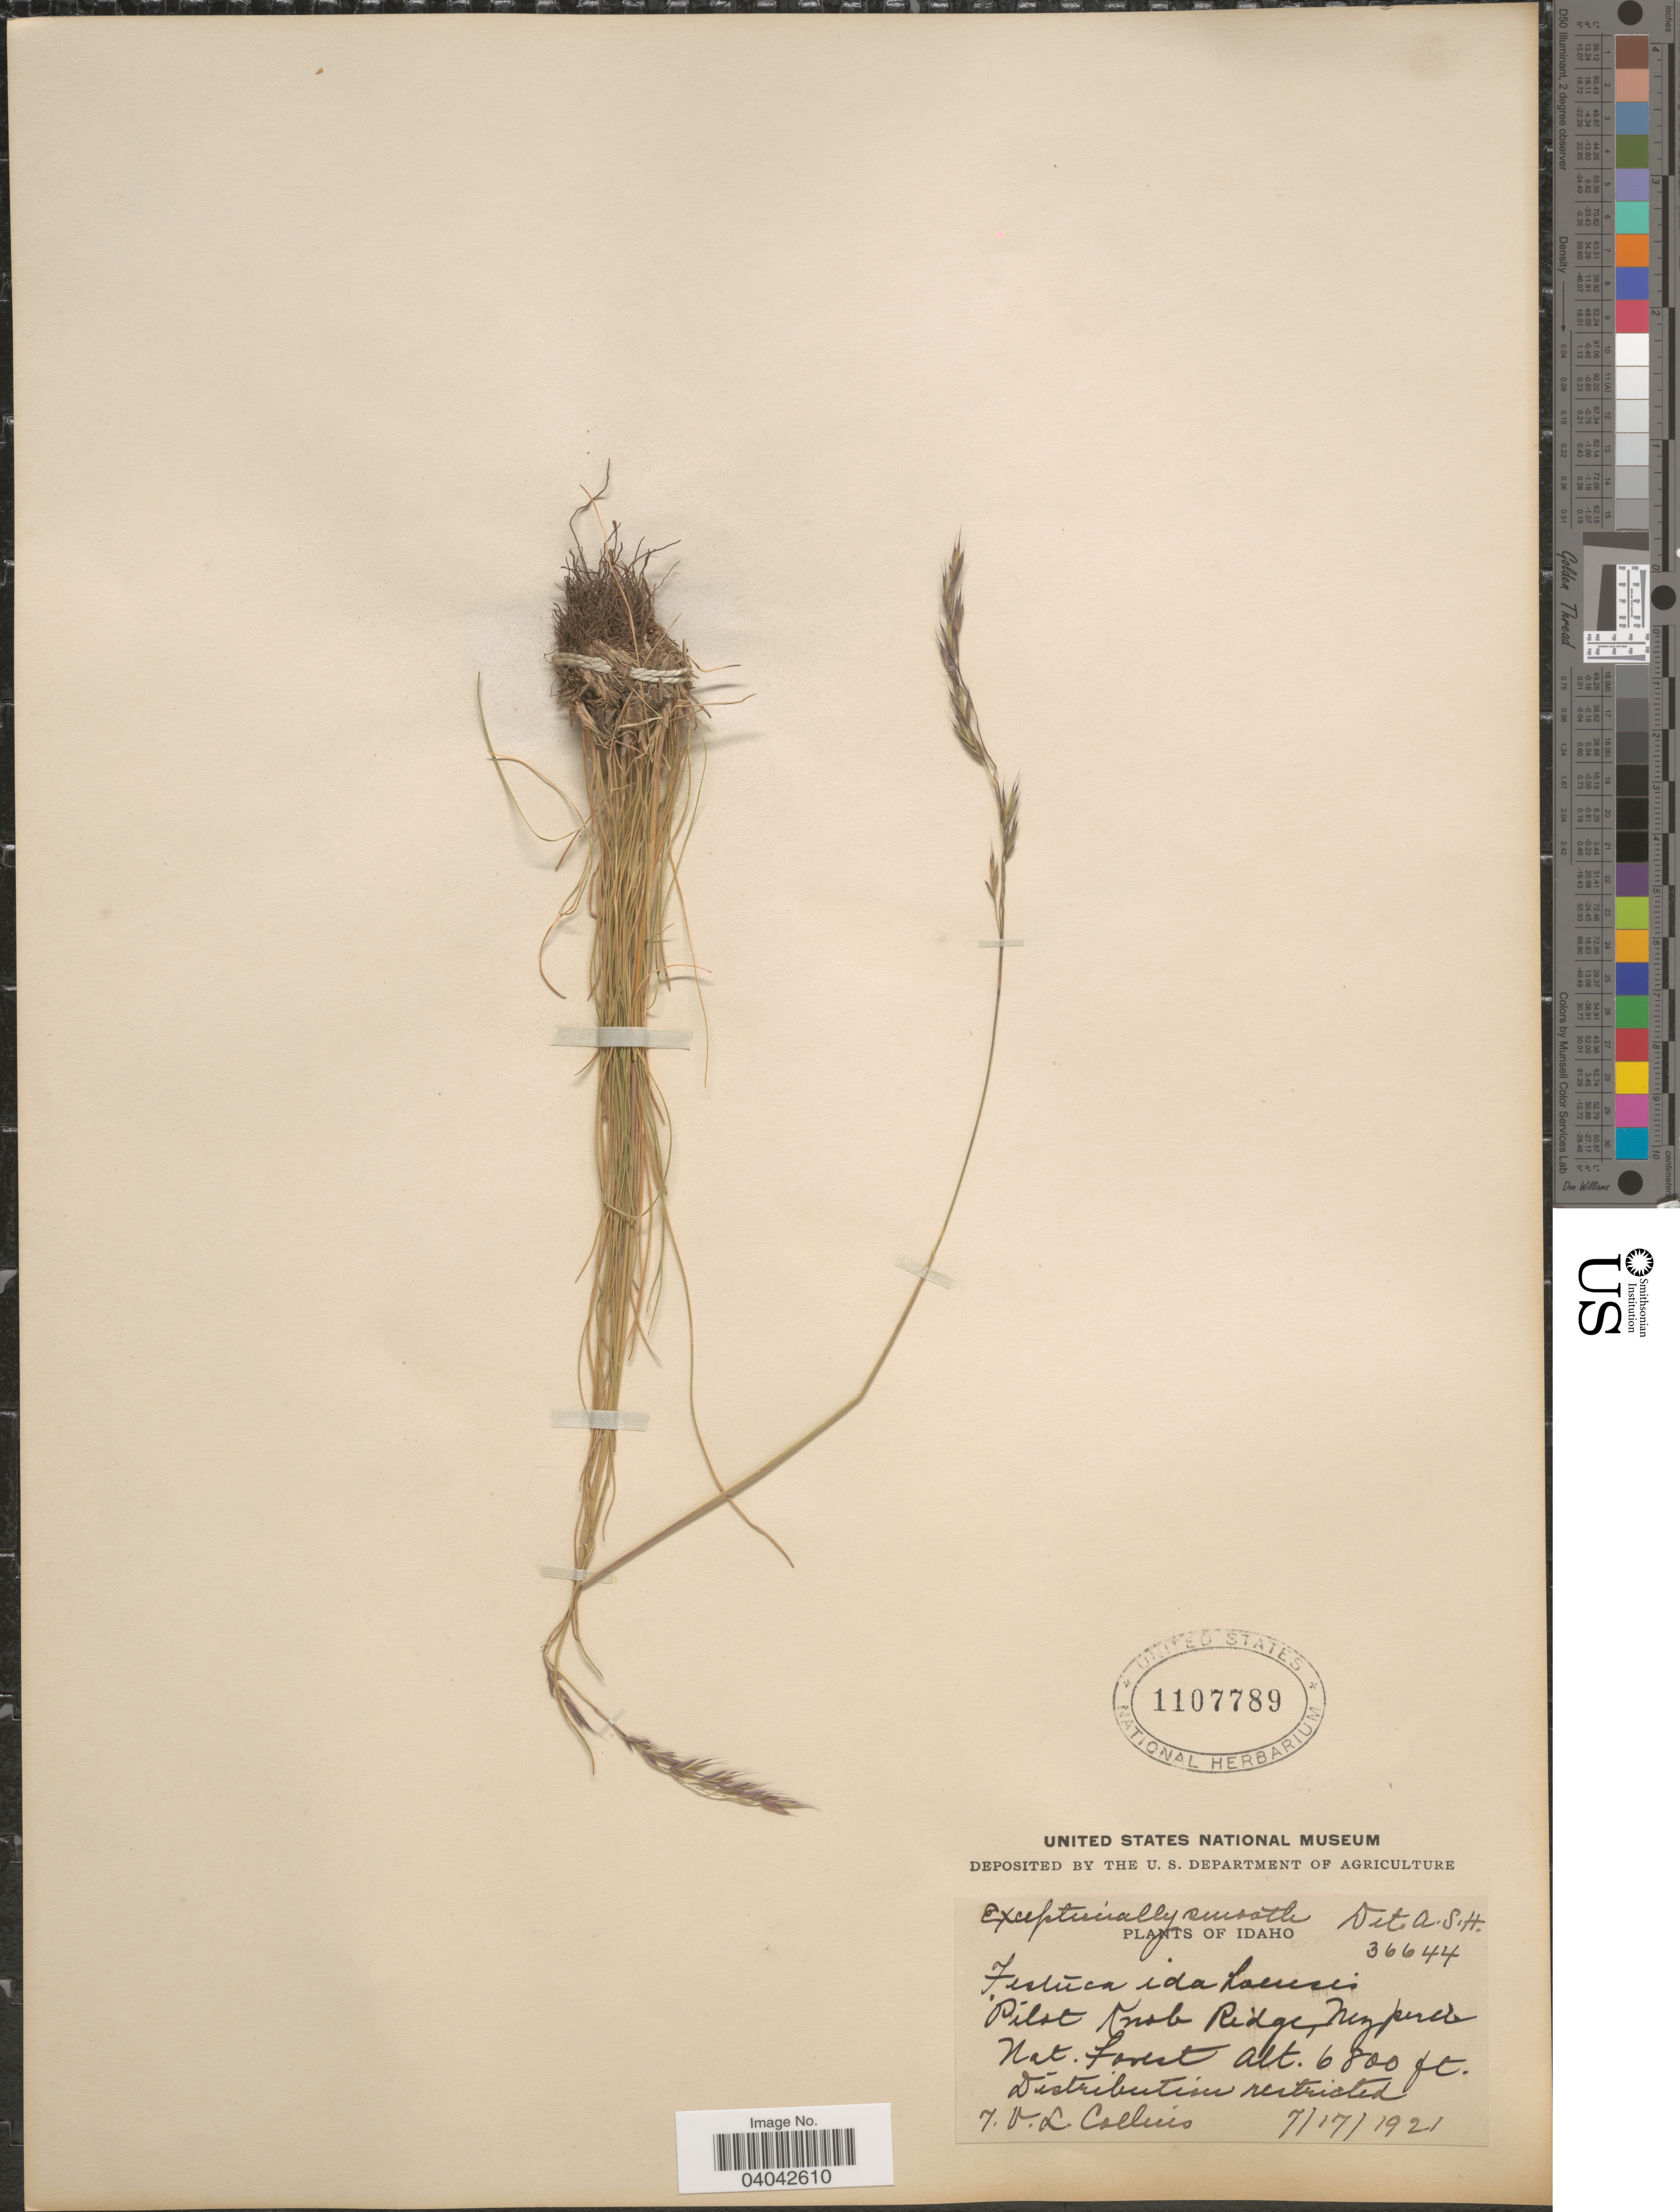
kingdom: Plantae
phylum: Tracheophyta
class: Liliopsida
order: Poales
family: Poaceae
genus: Festuca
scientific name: Festuca idahoensis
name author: Elmer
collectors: V. Collins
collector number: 7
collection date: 1921-07-17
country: United States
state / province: Idaho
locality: Pilot Knob Ridge, Nez Perce Nat. Forest.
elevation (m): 2073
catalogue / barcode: US 1107789